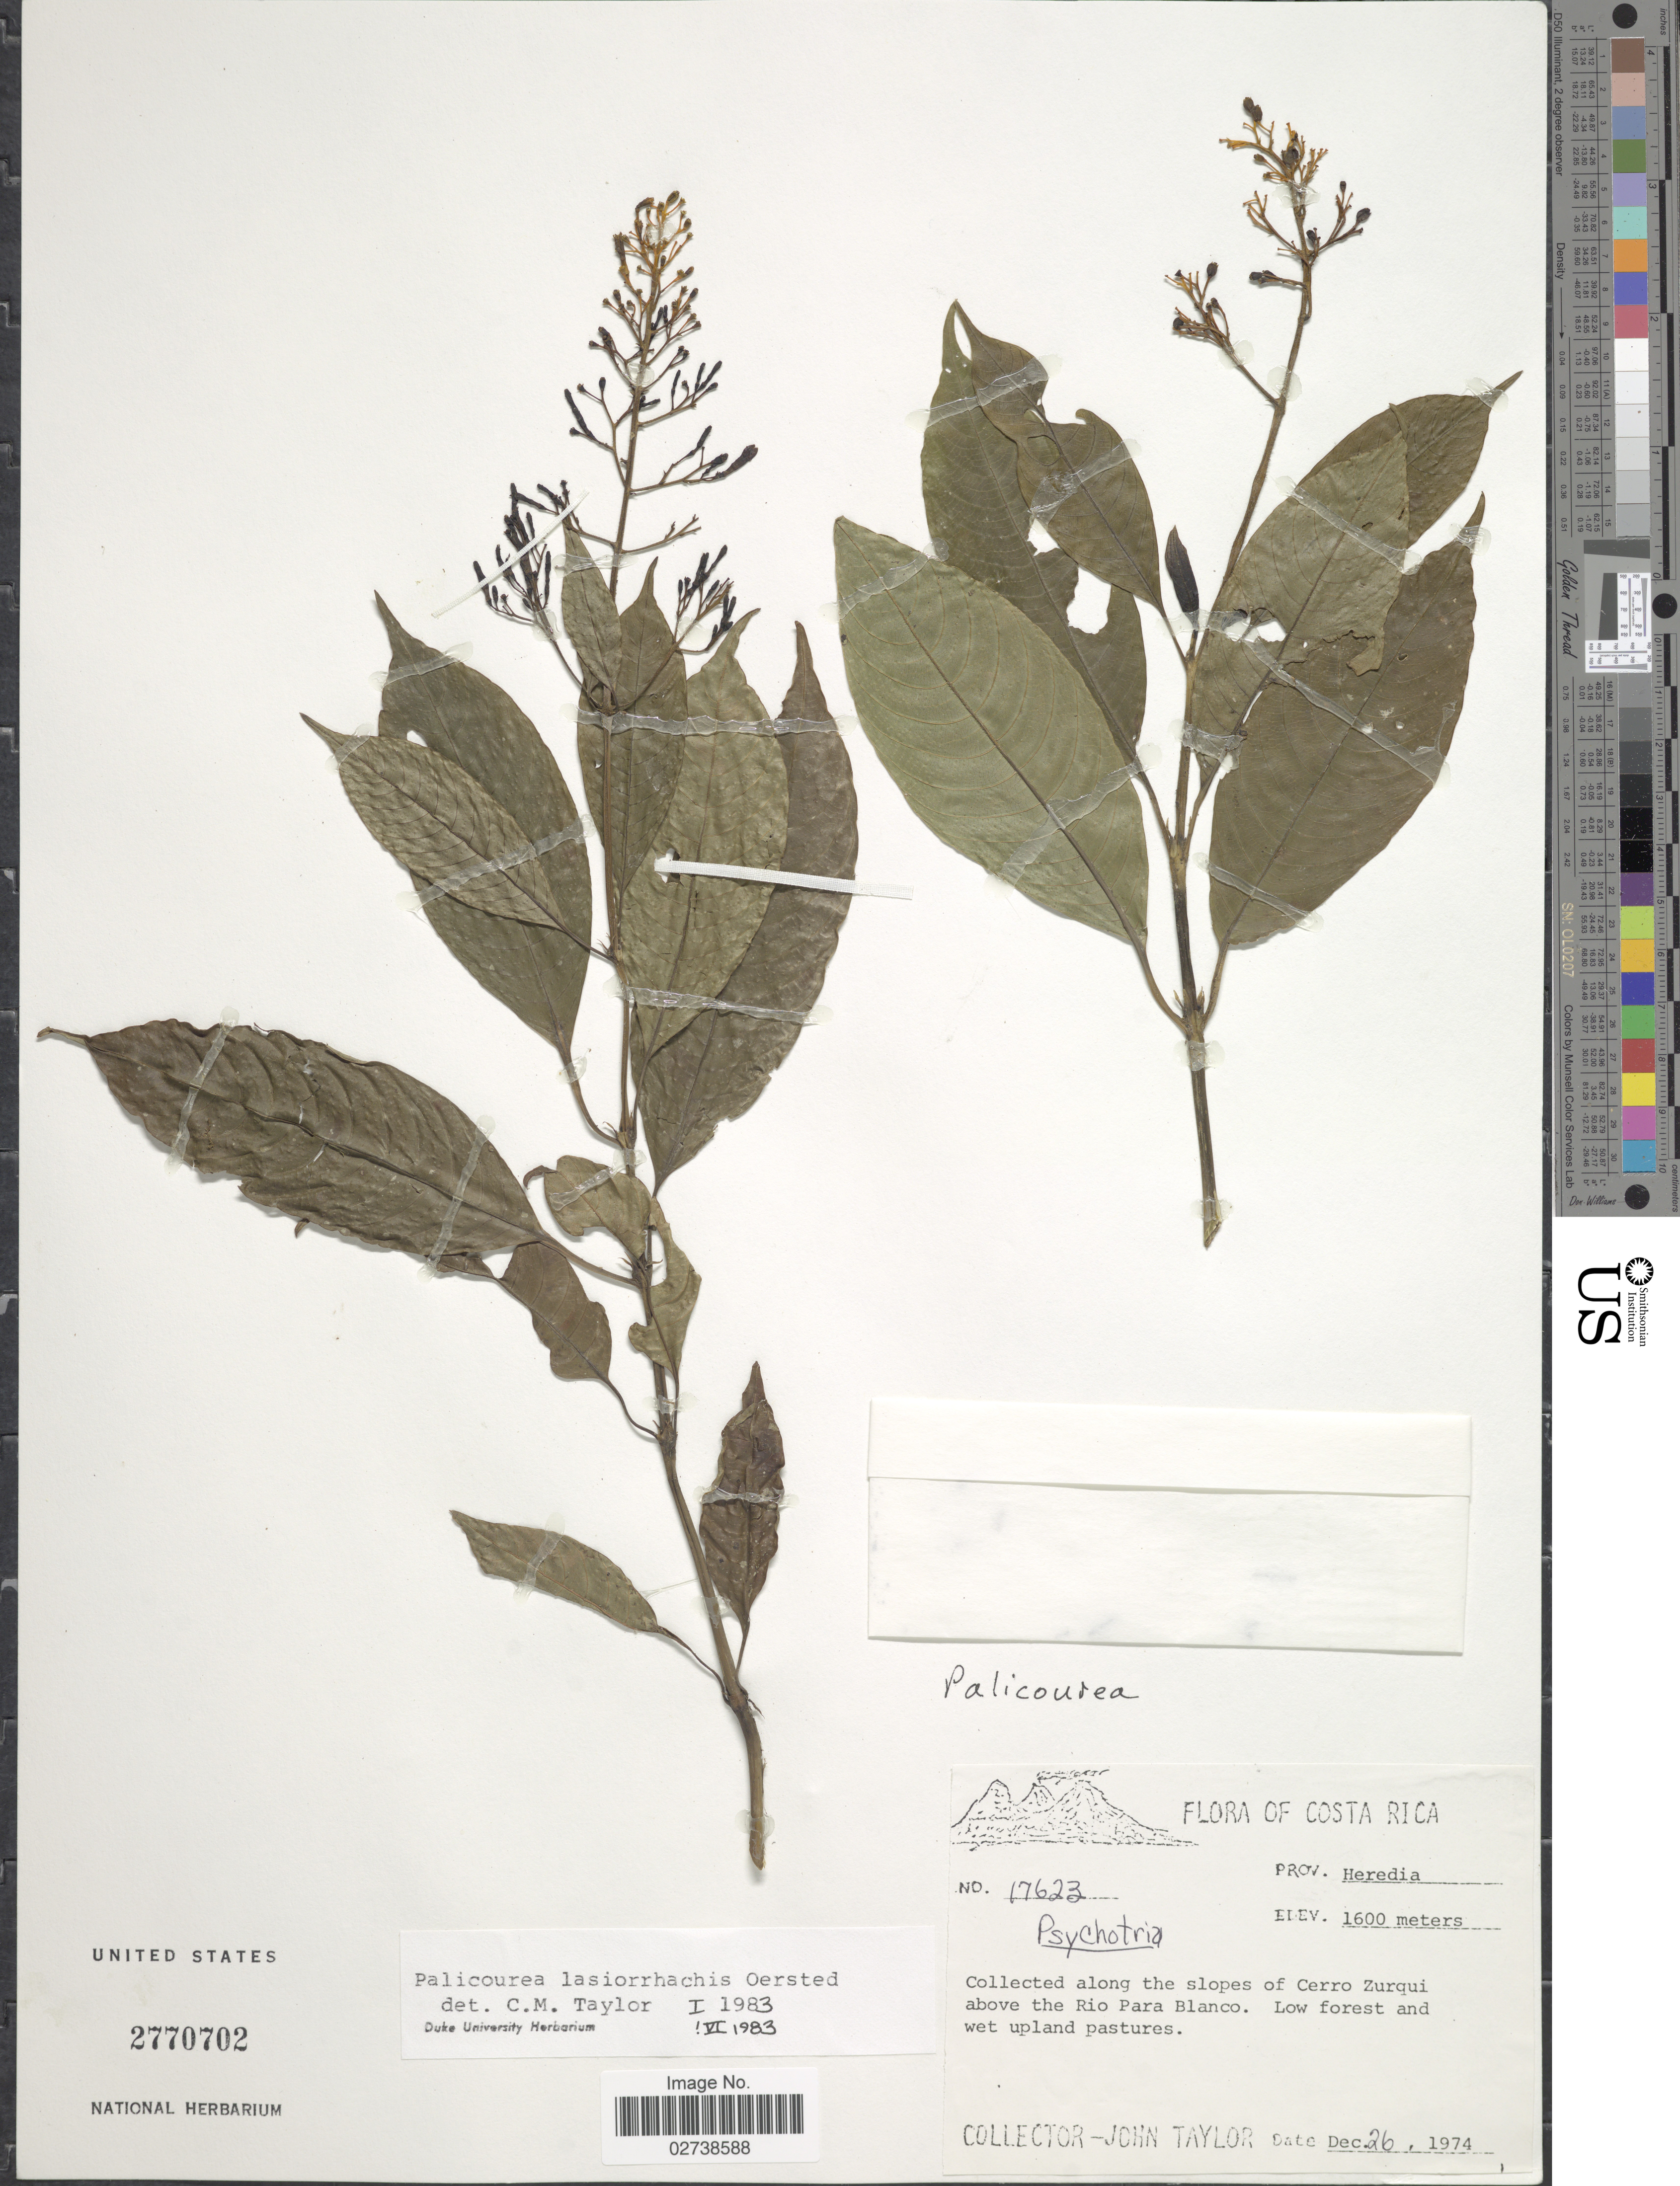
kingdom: Plantae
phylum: Tracheophyta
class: Magnoliopsida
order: Gentianales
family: Rubiaceae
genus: Palicourea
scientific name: Palicourea lasiorrhachis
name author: Oerst.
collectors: J. Taylor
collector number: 17623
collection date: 1974-12-26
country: Costa Rica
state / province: Heredia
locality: Along the slopes of Cerro Zurqui above the Rio Para Blanco. Low forest and wet upland pastures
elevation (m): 1600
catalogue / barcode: US 2770702